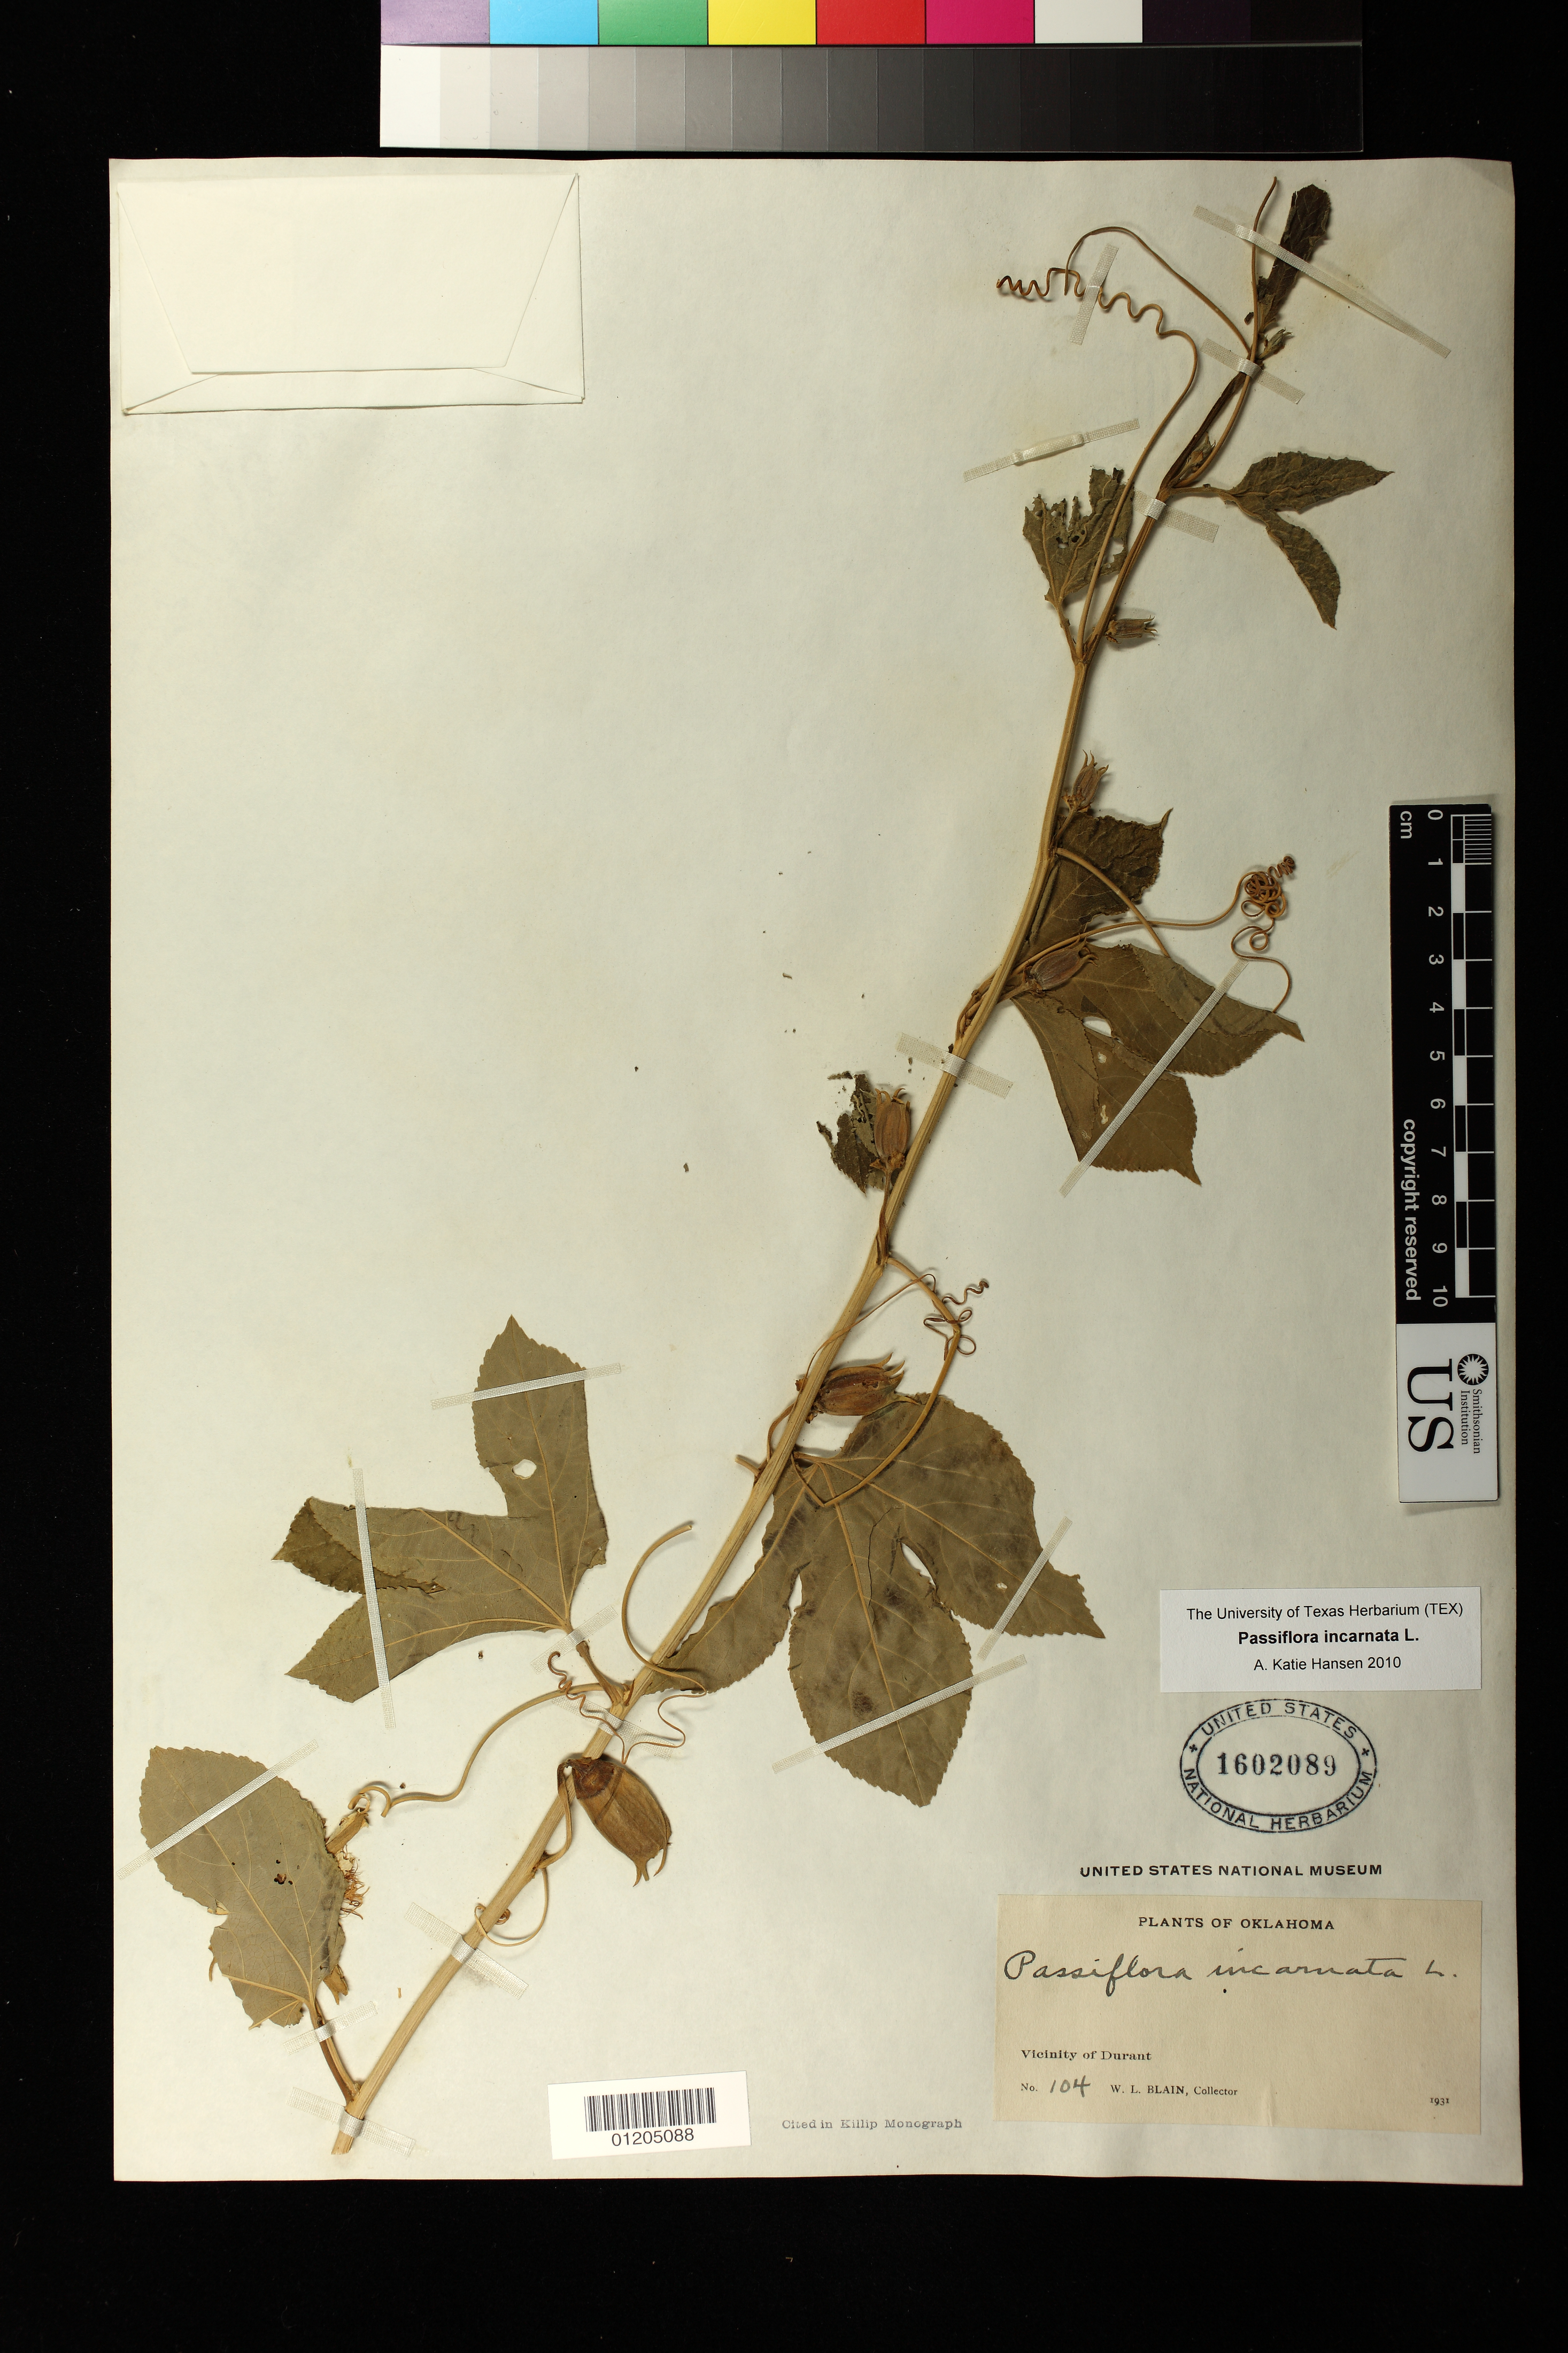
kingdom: Plantae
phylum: Tracheophyta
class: Magnoliopsida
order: Malpighiales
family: Passifloraceae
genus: Passiflora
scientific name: Passiflora incarnata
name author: L.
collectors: W. Blain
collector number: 104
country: United States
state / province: Oklahoma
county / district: Bryan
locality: Vicinity of Durant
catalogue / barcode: US 1602089